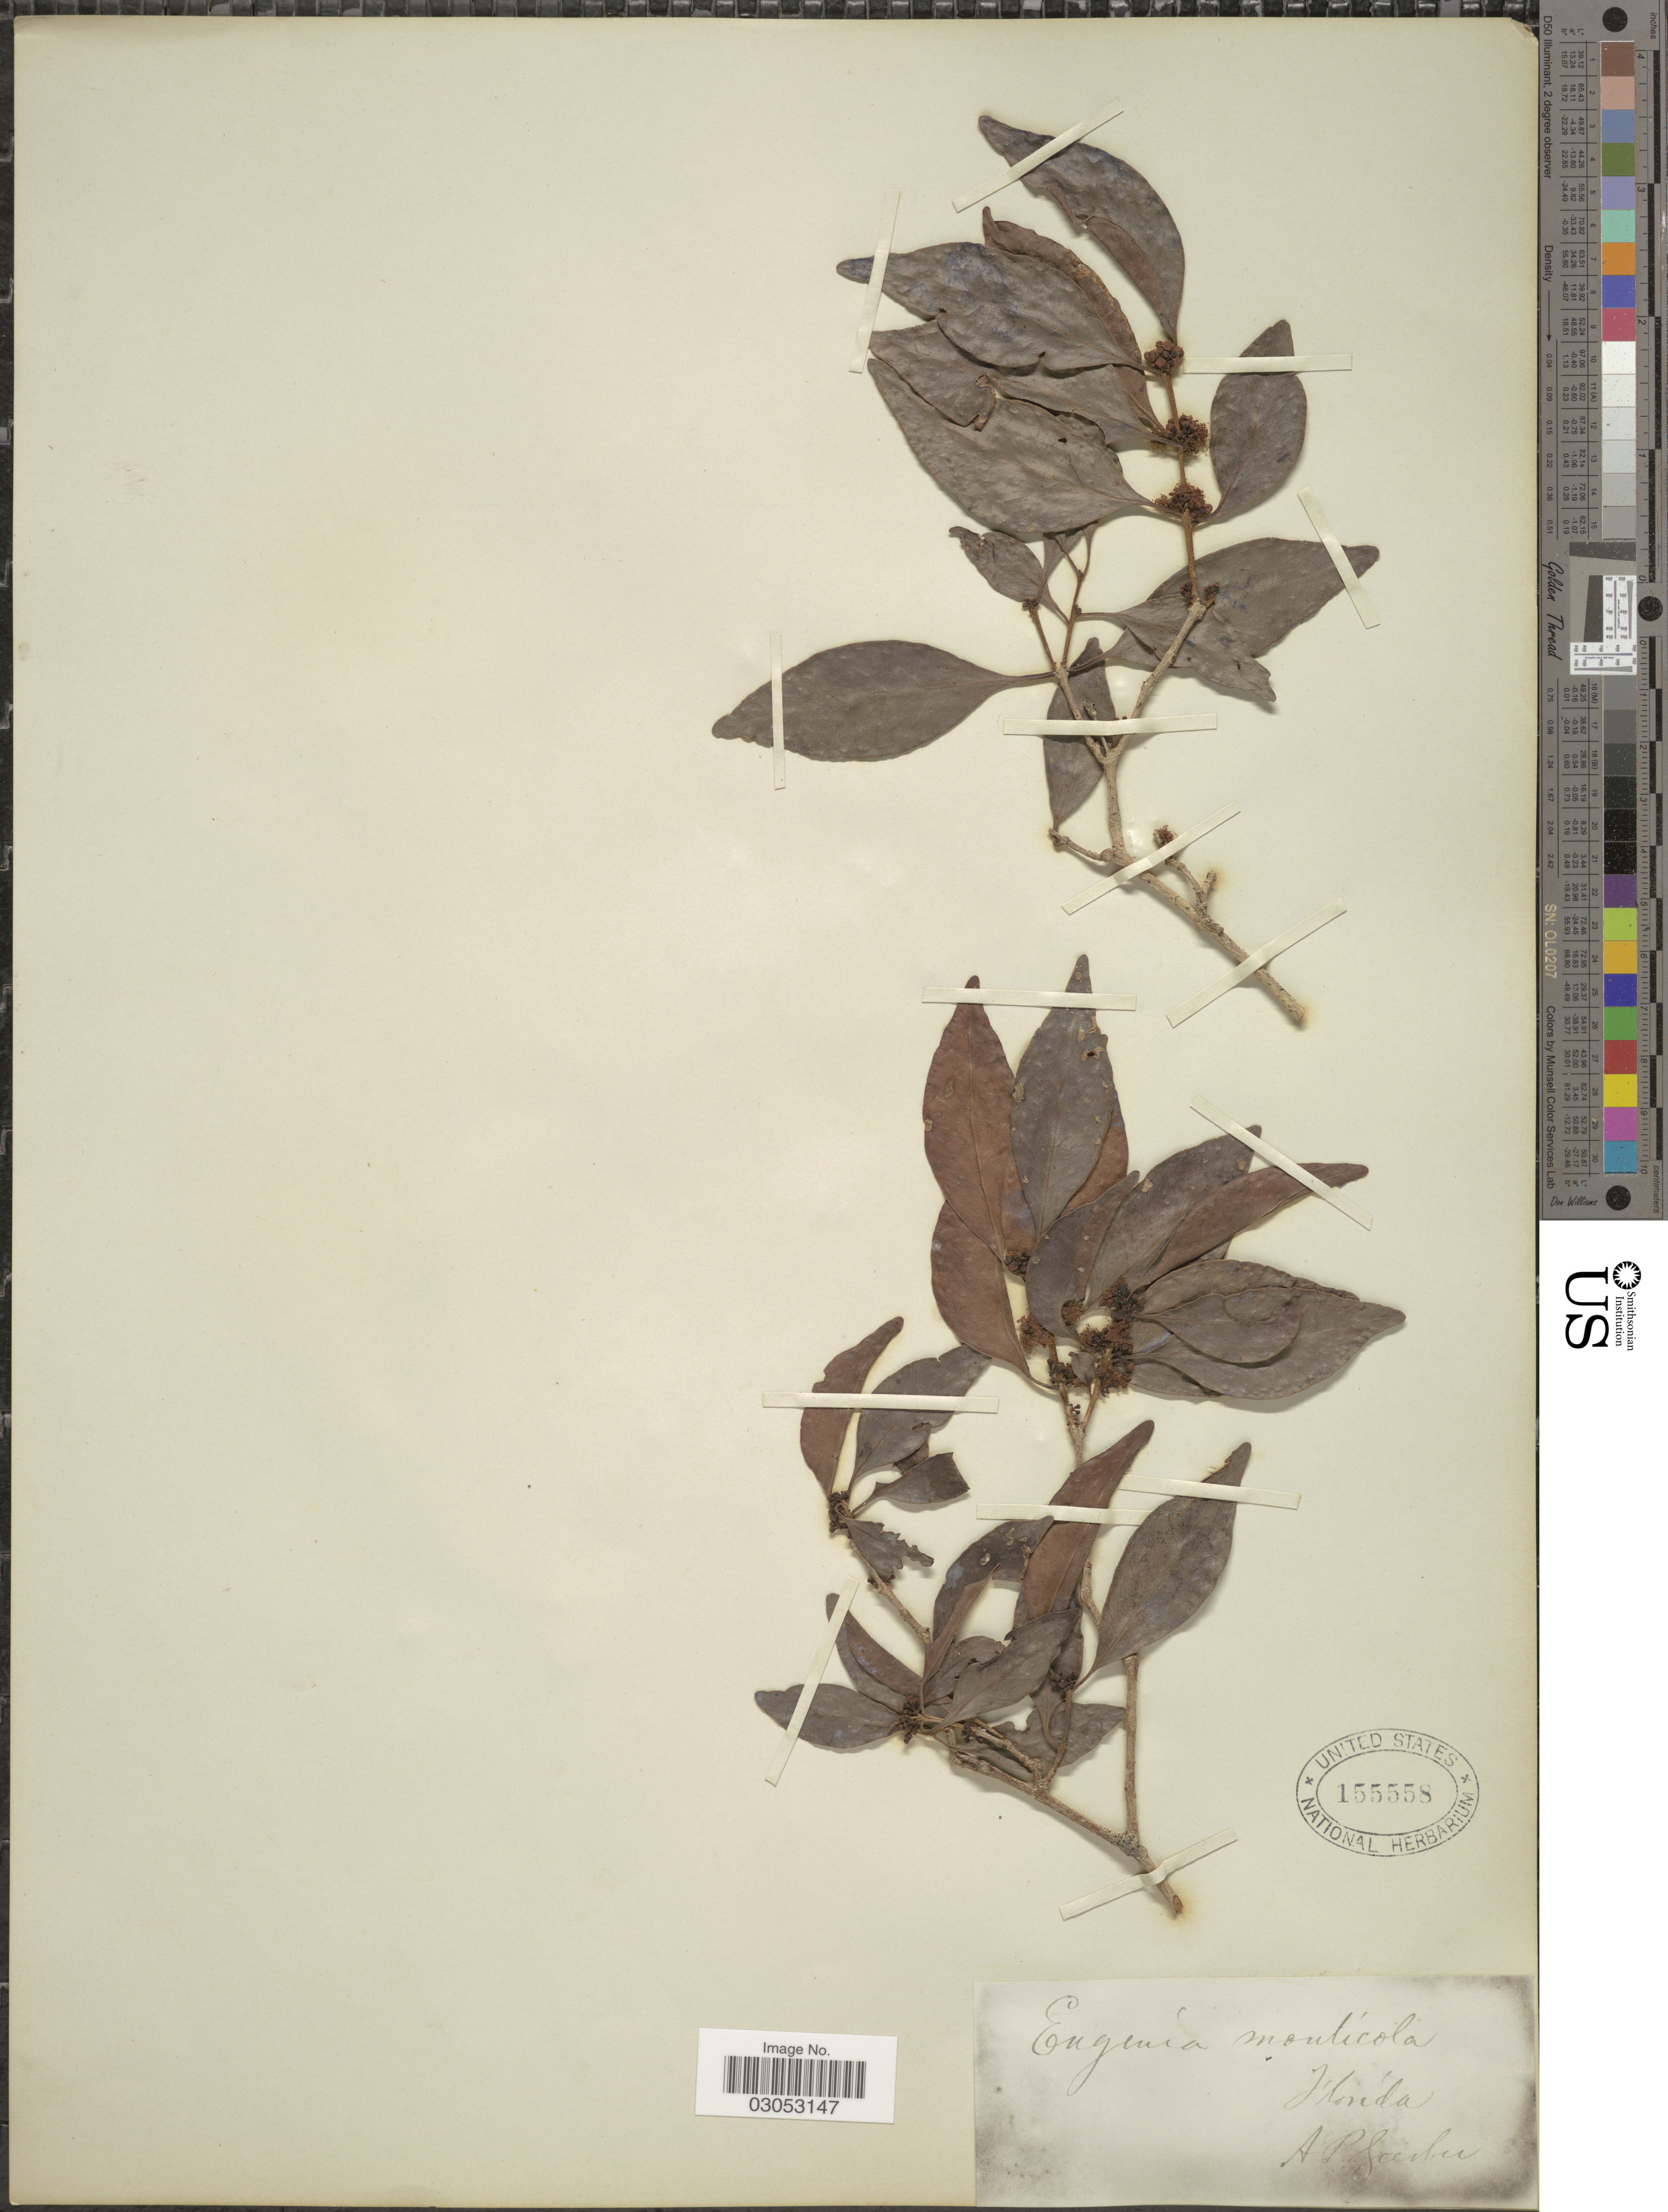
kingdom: Plantae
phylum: Tracheophyta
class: Magnoliopsida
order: Myrtales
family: Myrtaceae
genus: Eugenia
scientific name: Eugenia axillaris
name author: (Sw.) Willd.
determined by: Strong, Mark T., (BOT), Smithsonian Institution - National Museum of Natural History (UNITED STATES)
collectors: A. P. Garber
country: United States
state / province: Florida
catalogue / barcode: US 155558